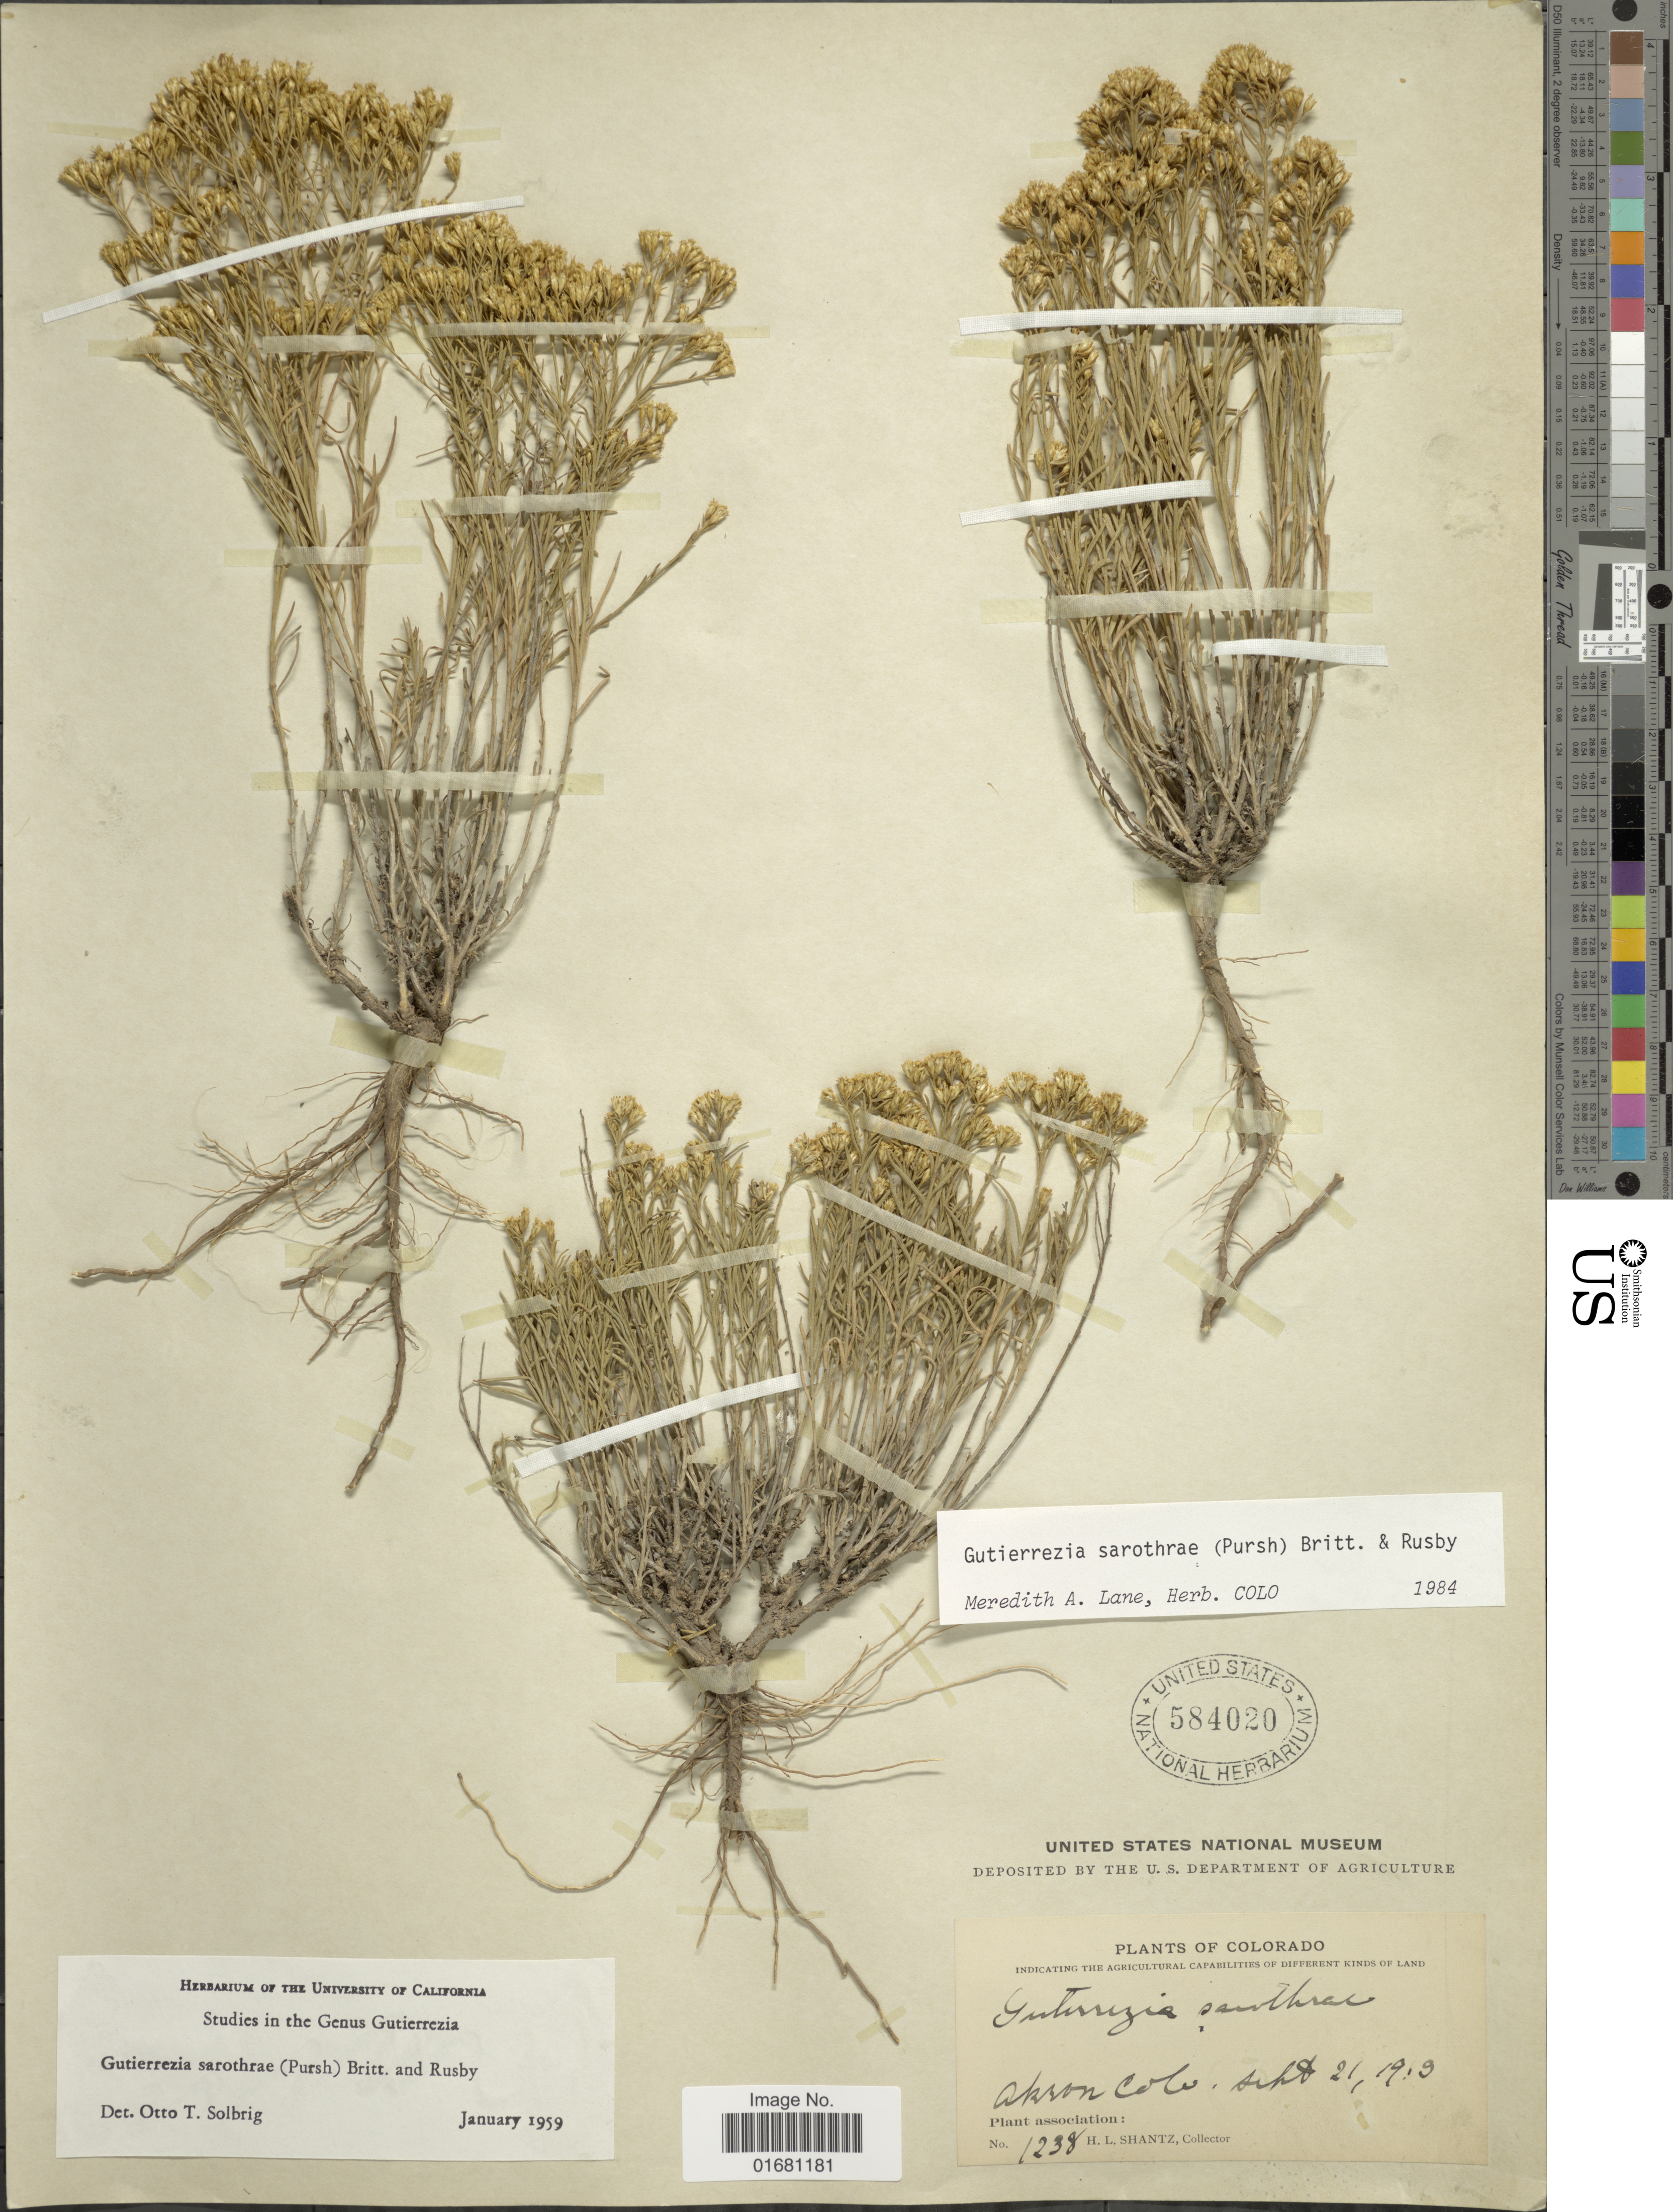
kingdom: Plantae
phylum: Tracheophyta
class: Magnoliopsida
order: Asterales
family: Asteraceae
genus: Gutierrezia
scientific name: Gutierrezia sarothrae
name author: (Pursh) Britton & Rusby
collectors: H. Shantz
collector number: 1238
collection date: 1909-09-21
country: United States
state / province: Colorado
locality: Akron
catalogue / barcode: US 584020